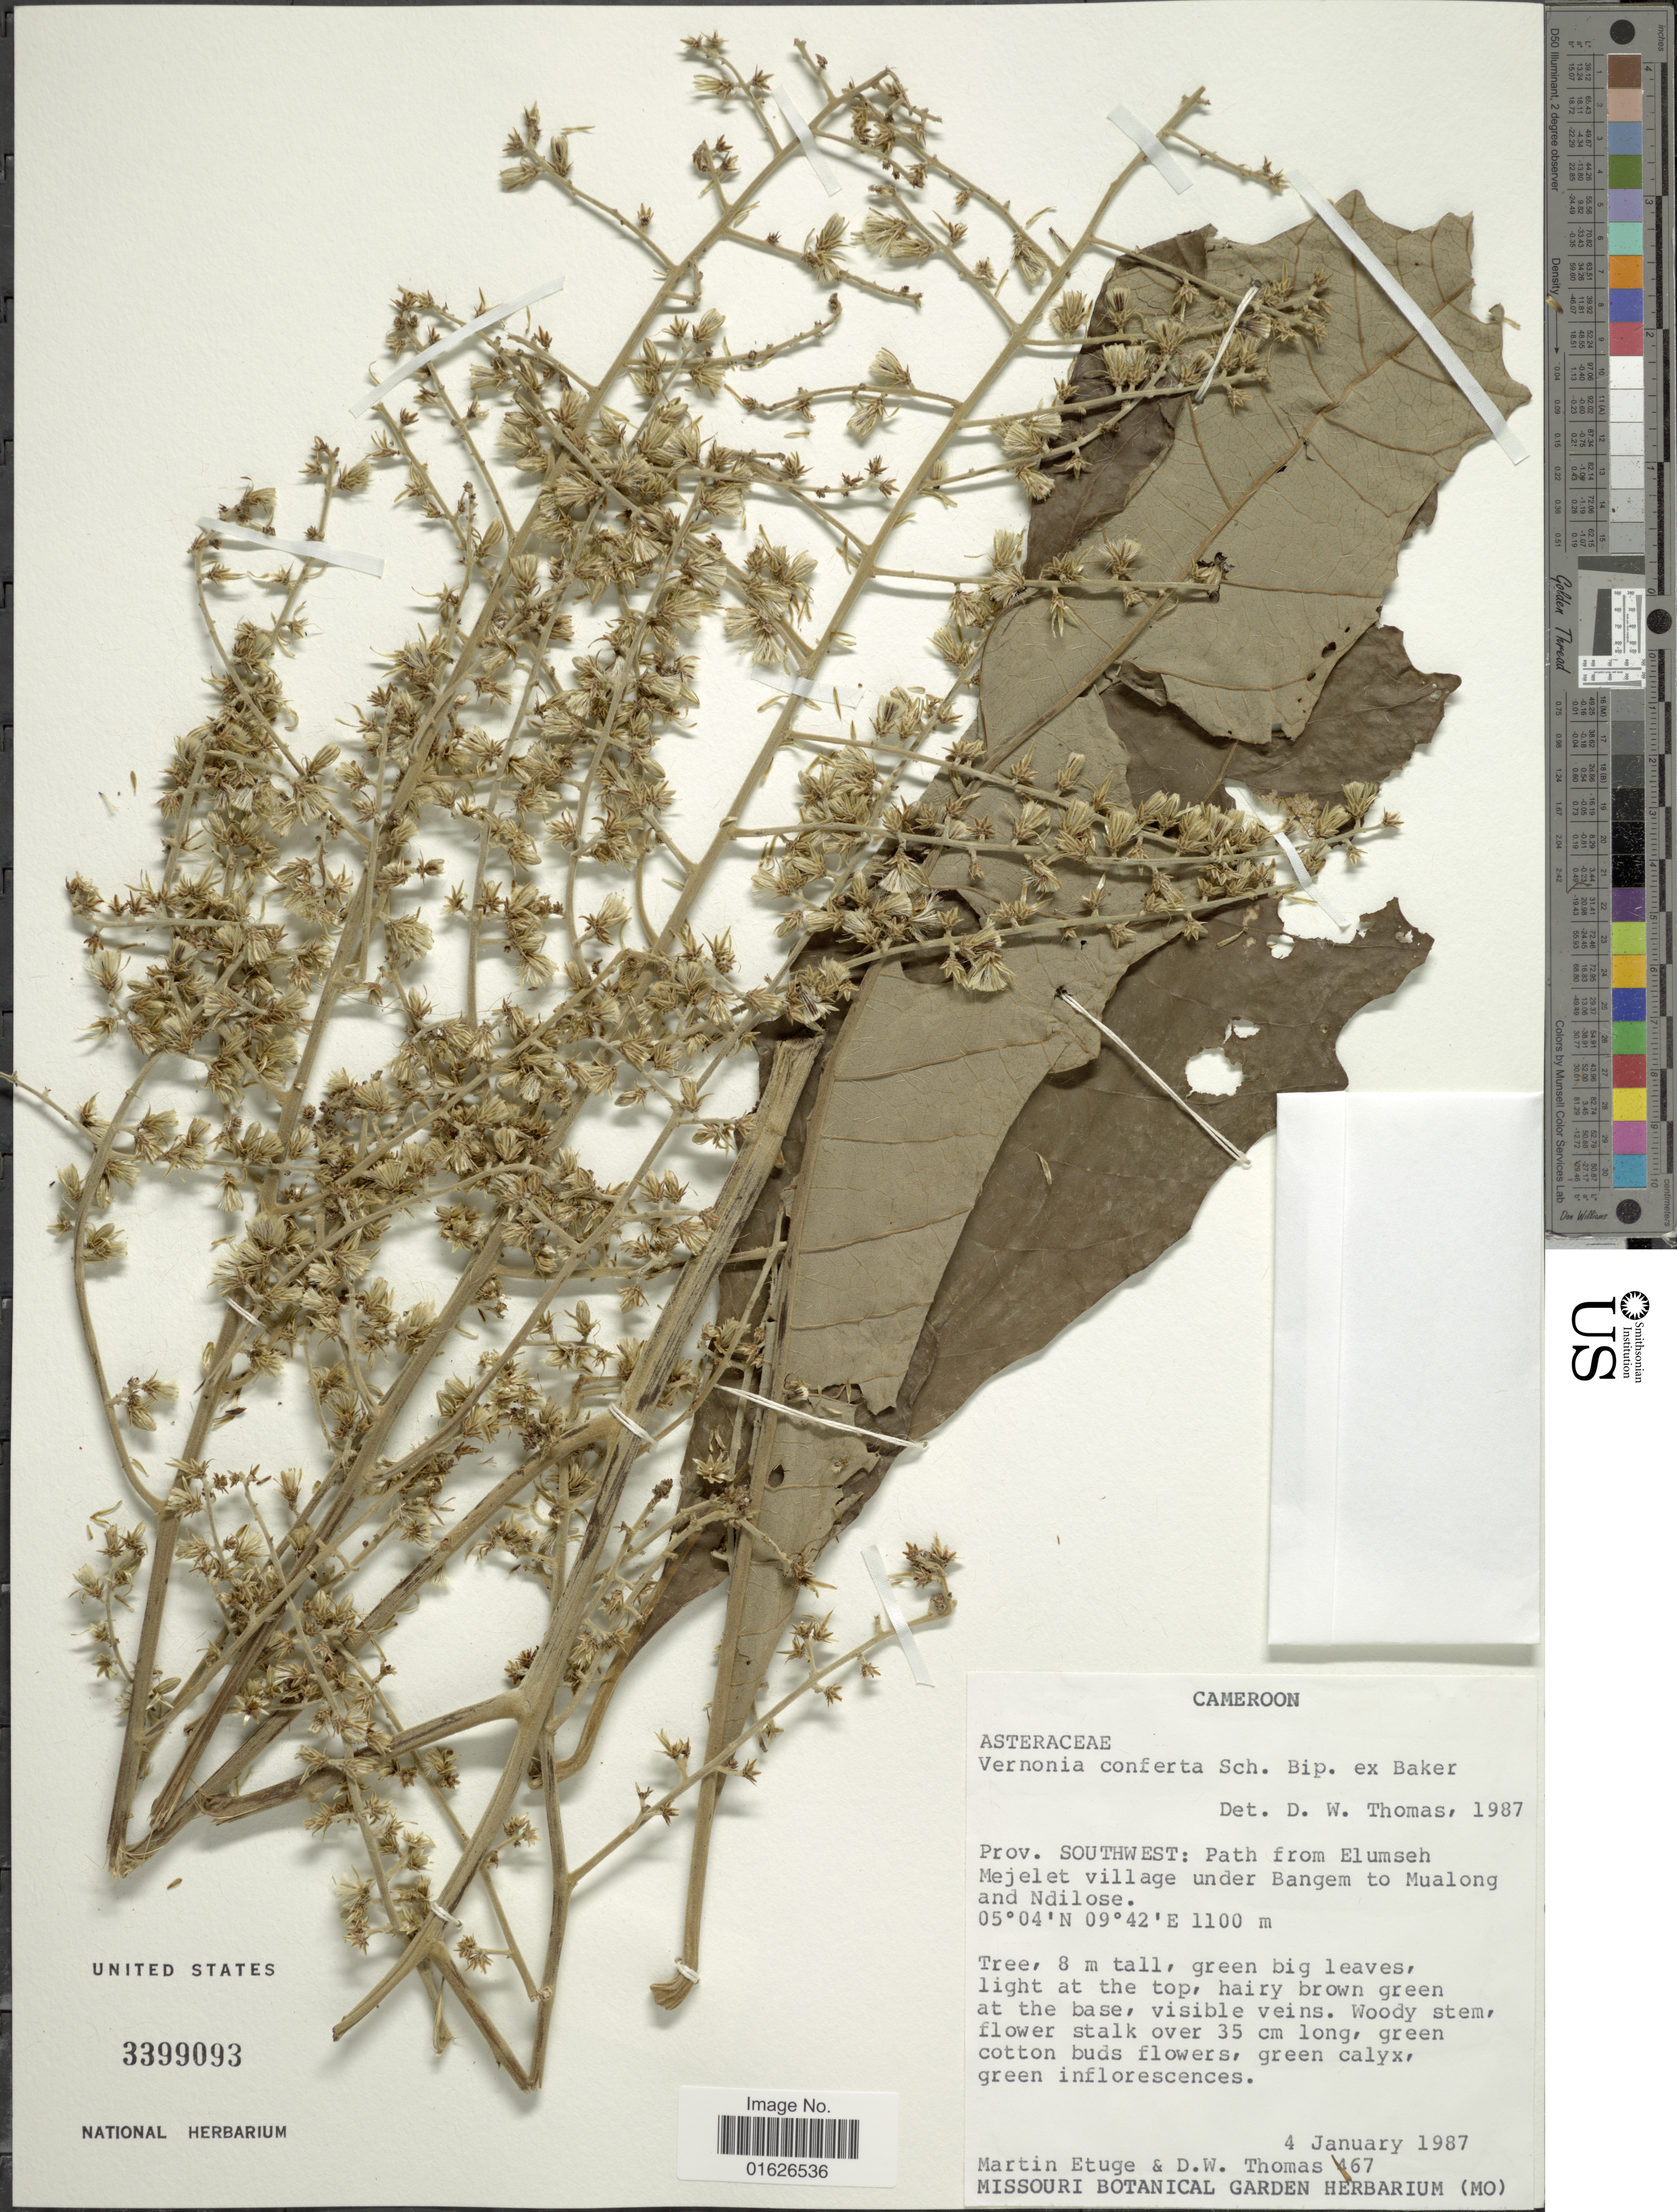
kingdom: Plantae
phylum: Tracheophyta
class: Magnoliopsida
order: Asterales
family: Asteraceae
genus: Brenandendron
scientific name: Brenandendron donianum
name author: (DC.) H. Rob.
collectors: M. Etuge & D. W. Thomas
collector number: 467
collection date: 1987-01-04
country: Cameroon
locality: Prov.Southwest : Path from Eluseh Mejelet Village under Bangem to Mualong and Ndilose.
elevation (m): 1100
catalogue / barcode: US 3399093